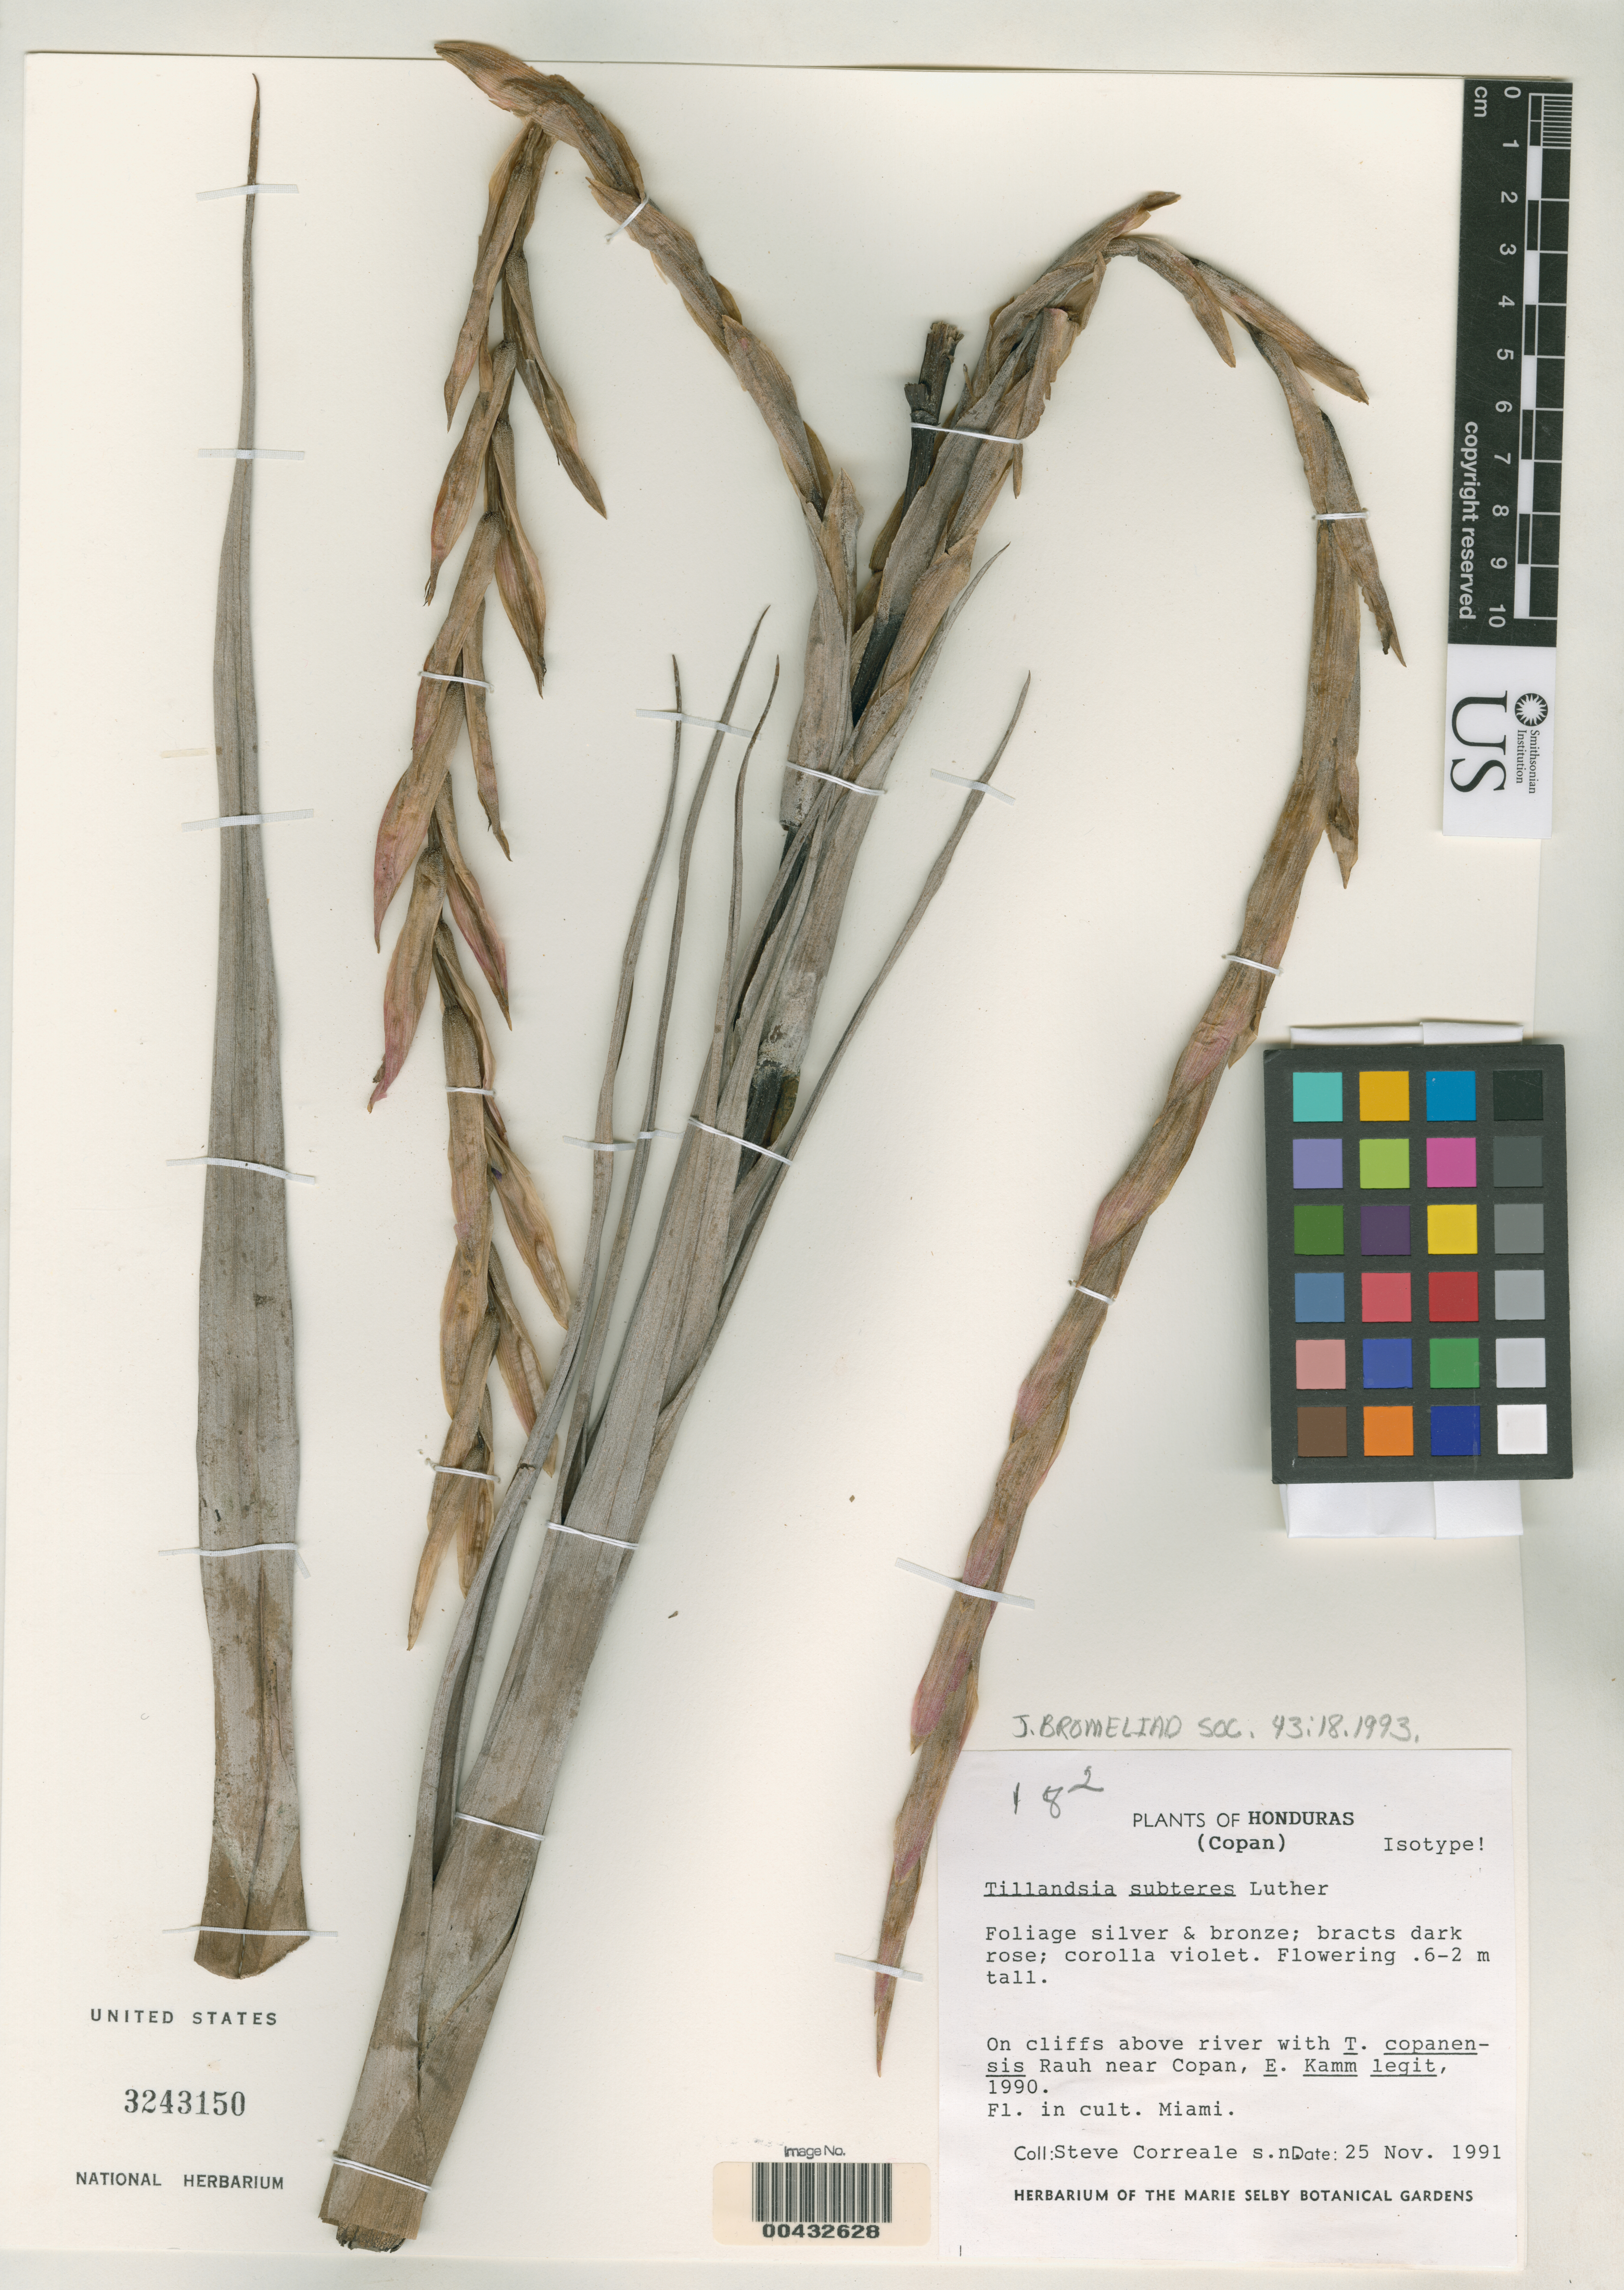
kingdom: Plantae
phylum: Tracheophyta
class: Liliopsida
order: Poales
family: Bromeliaceae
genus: Tillandsia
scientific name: Tillandsia subteres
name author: H. Luther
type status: Isotype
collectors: S. Correale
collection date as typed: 25 Nov 1991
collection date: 1991-11-25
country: Honduras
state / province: Copán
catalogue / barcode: US 3243150